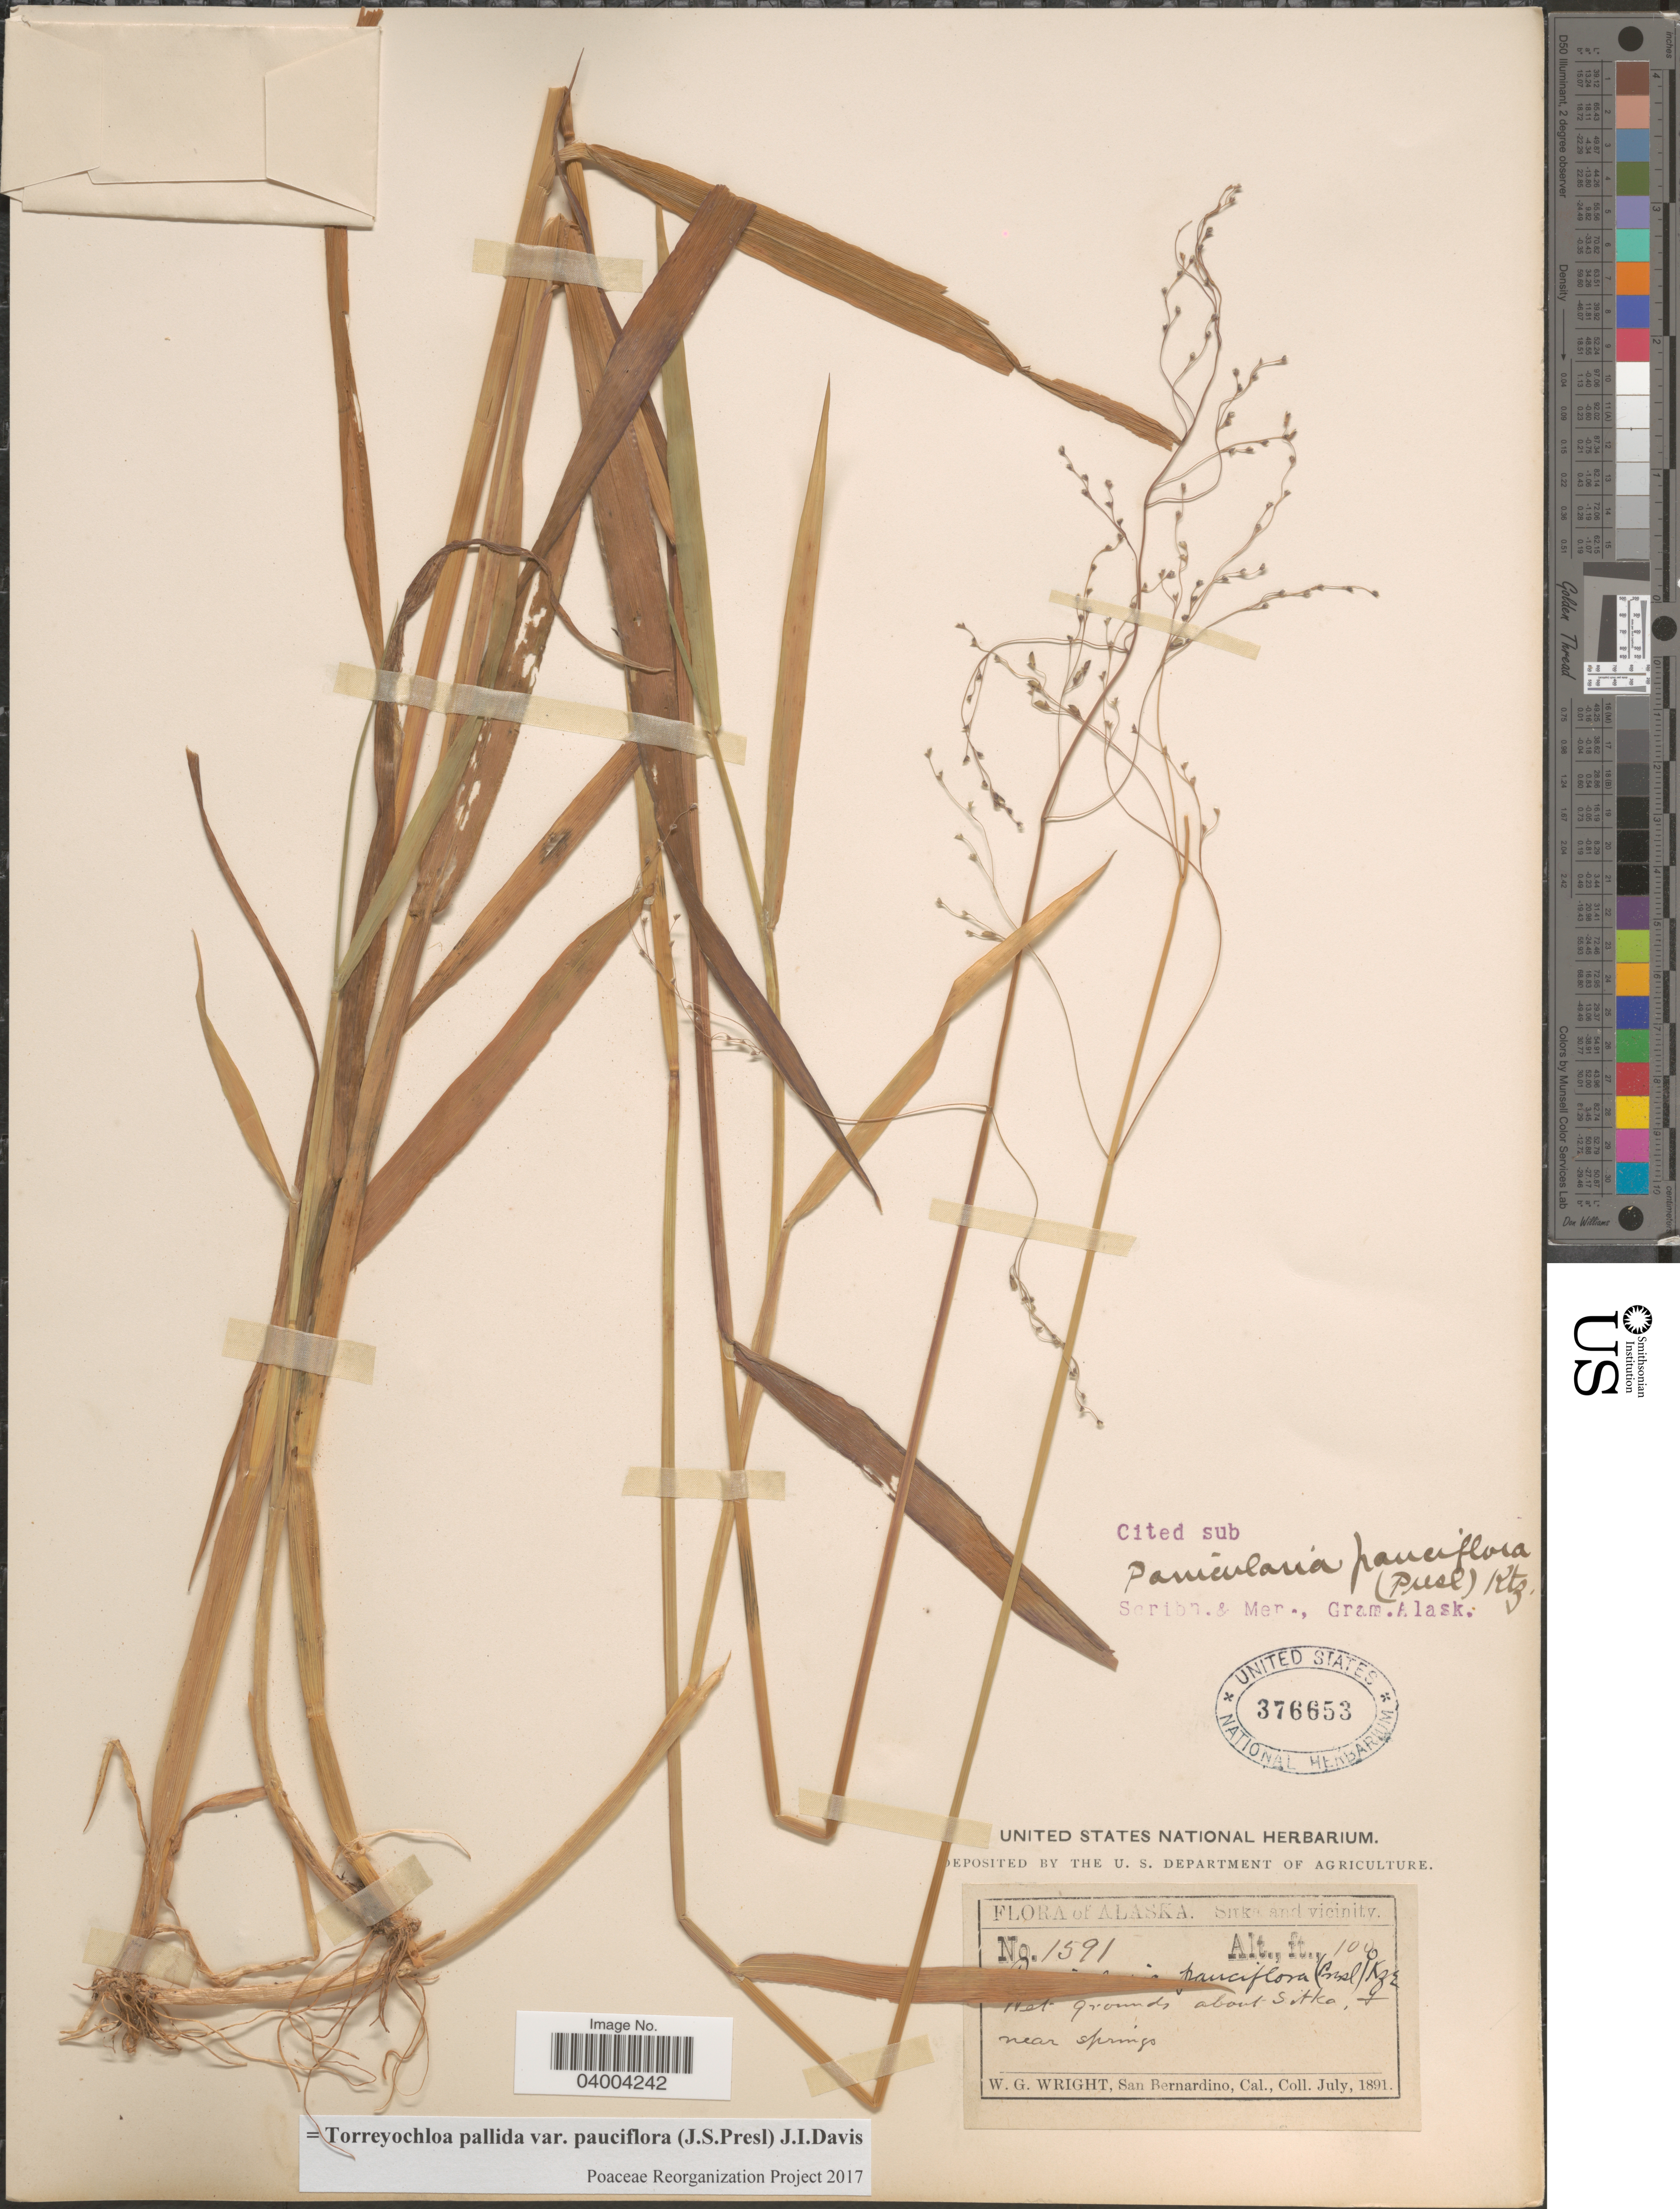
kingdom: Plantae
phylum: Tracheophyta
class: Liliopsida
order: Poales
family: Poaceae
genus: Torreyochloa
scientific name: Torreyochloa pallida var. pauciflora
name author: (J. Presl) J.I. Davis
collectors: W. G. Wright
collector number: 1591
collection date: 1891-07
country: United States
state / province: Alaska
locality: Sitka and vicinity. Wet grounds about Sitka & near springs.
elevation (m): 30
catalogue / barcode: US 376653